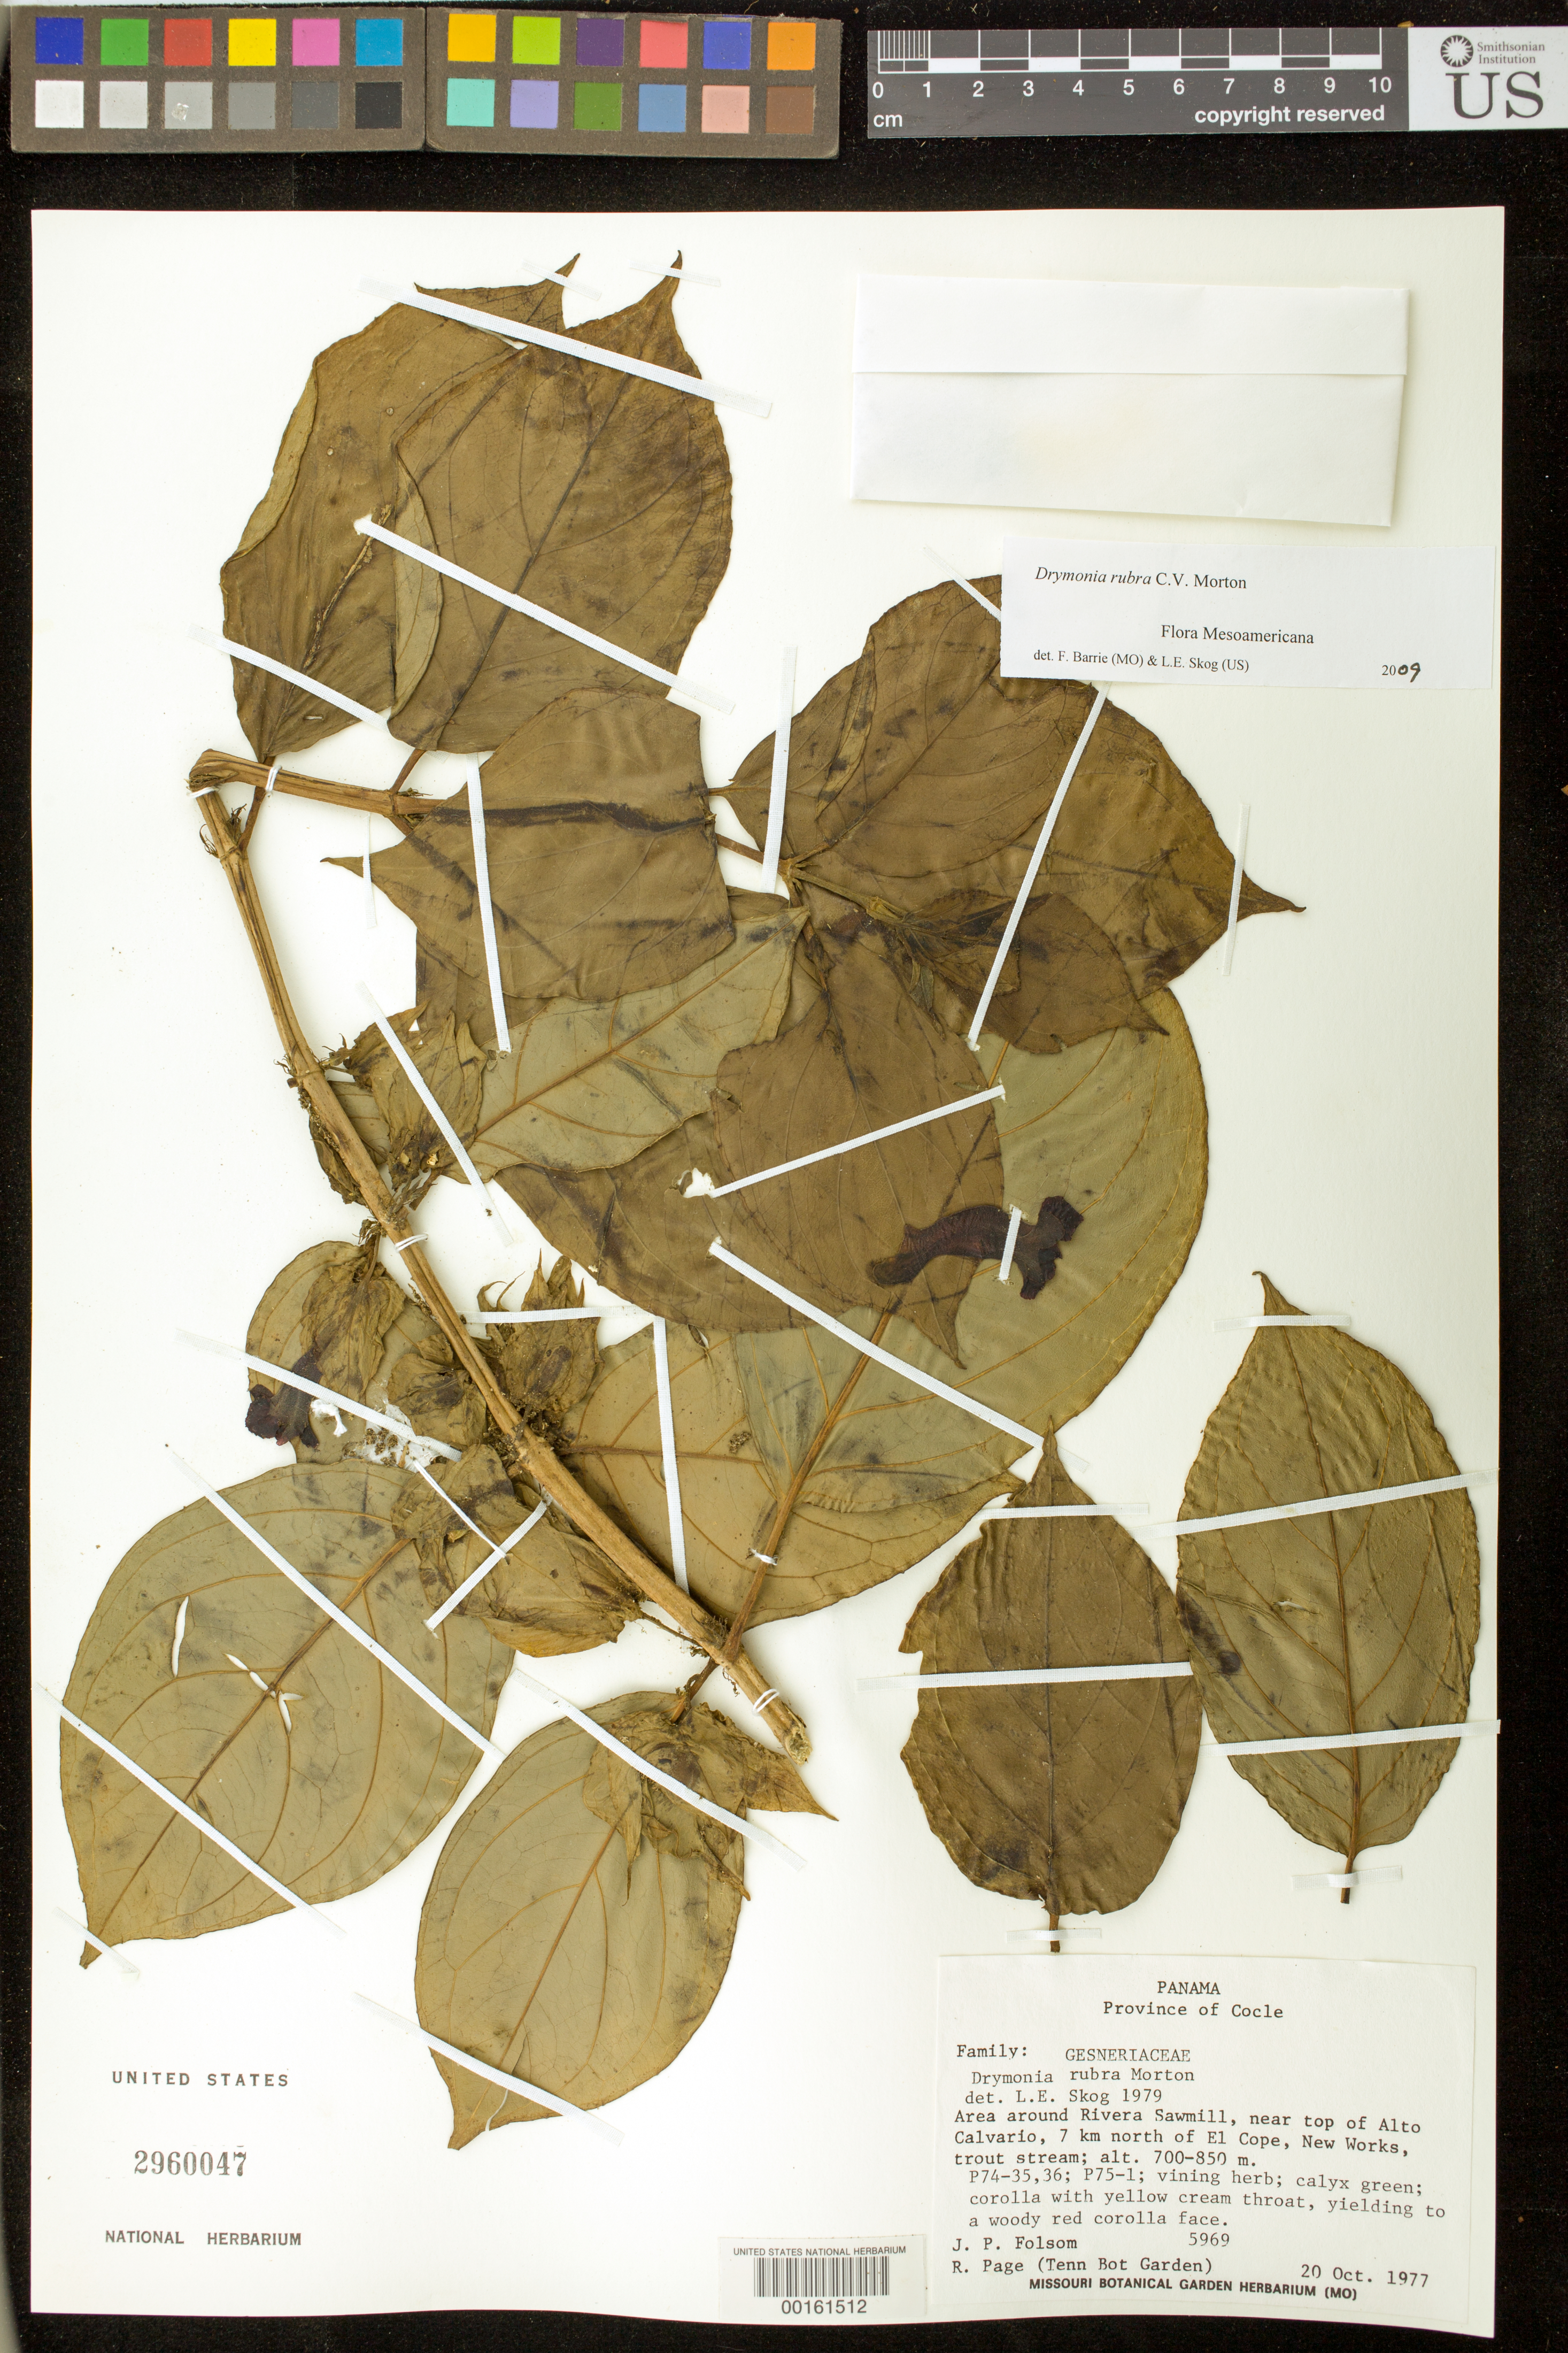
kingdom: Plantae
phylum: Tracheophyta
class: Magnoliopsida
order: Lamiales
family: Gesneriaceae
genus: Drymonia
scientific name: Drymonia rubra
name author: C.V. Morton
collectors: J. P. Folsom & R. Page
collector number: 5969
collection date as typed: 20 Oct 1977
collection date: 1977-10-20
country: Panama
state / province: Coclé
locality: Area around Rivera Sawmill, near top of Alto Calvario, 7 km N of El Cope, new works, trout stream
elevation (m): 700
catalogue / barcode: US 2960047